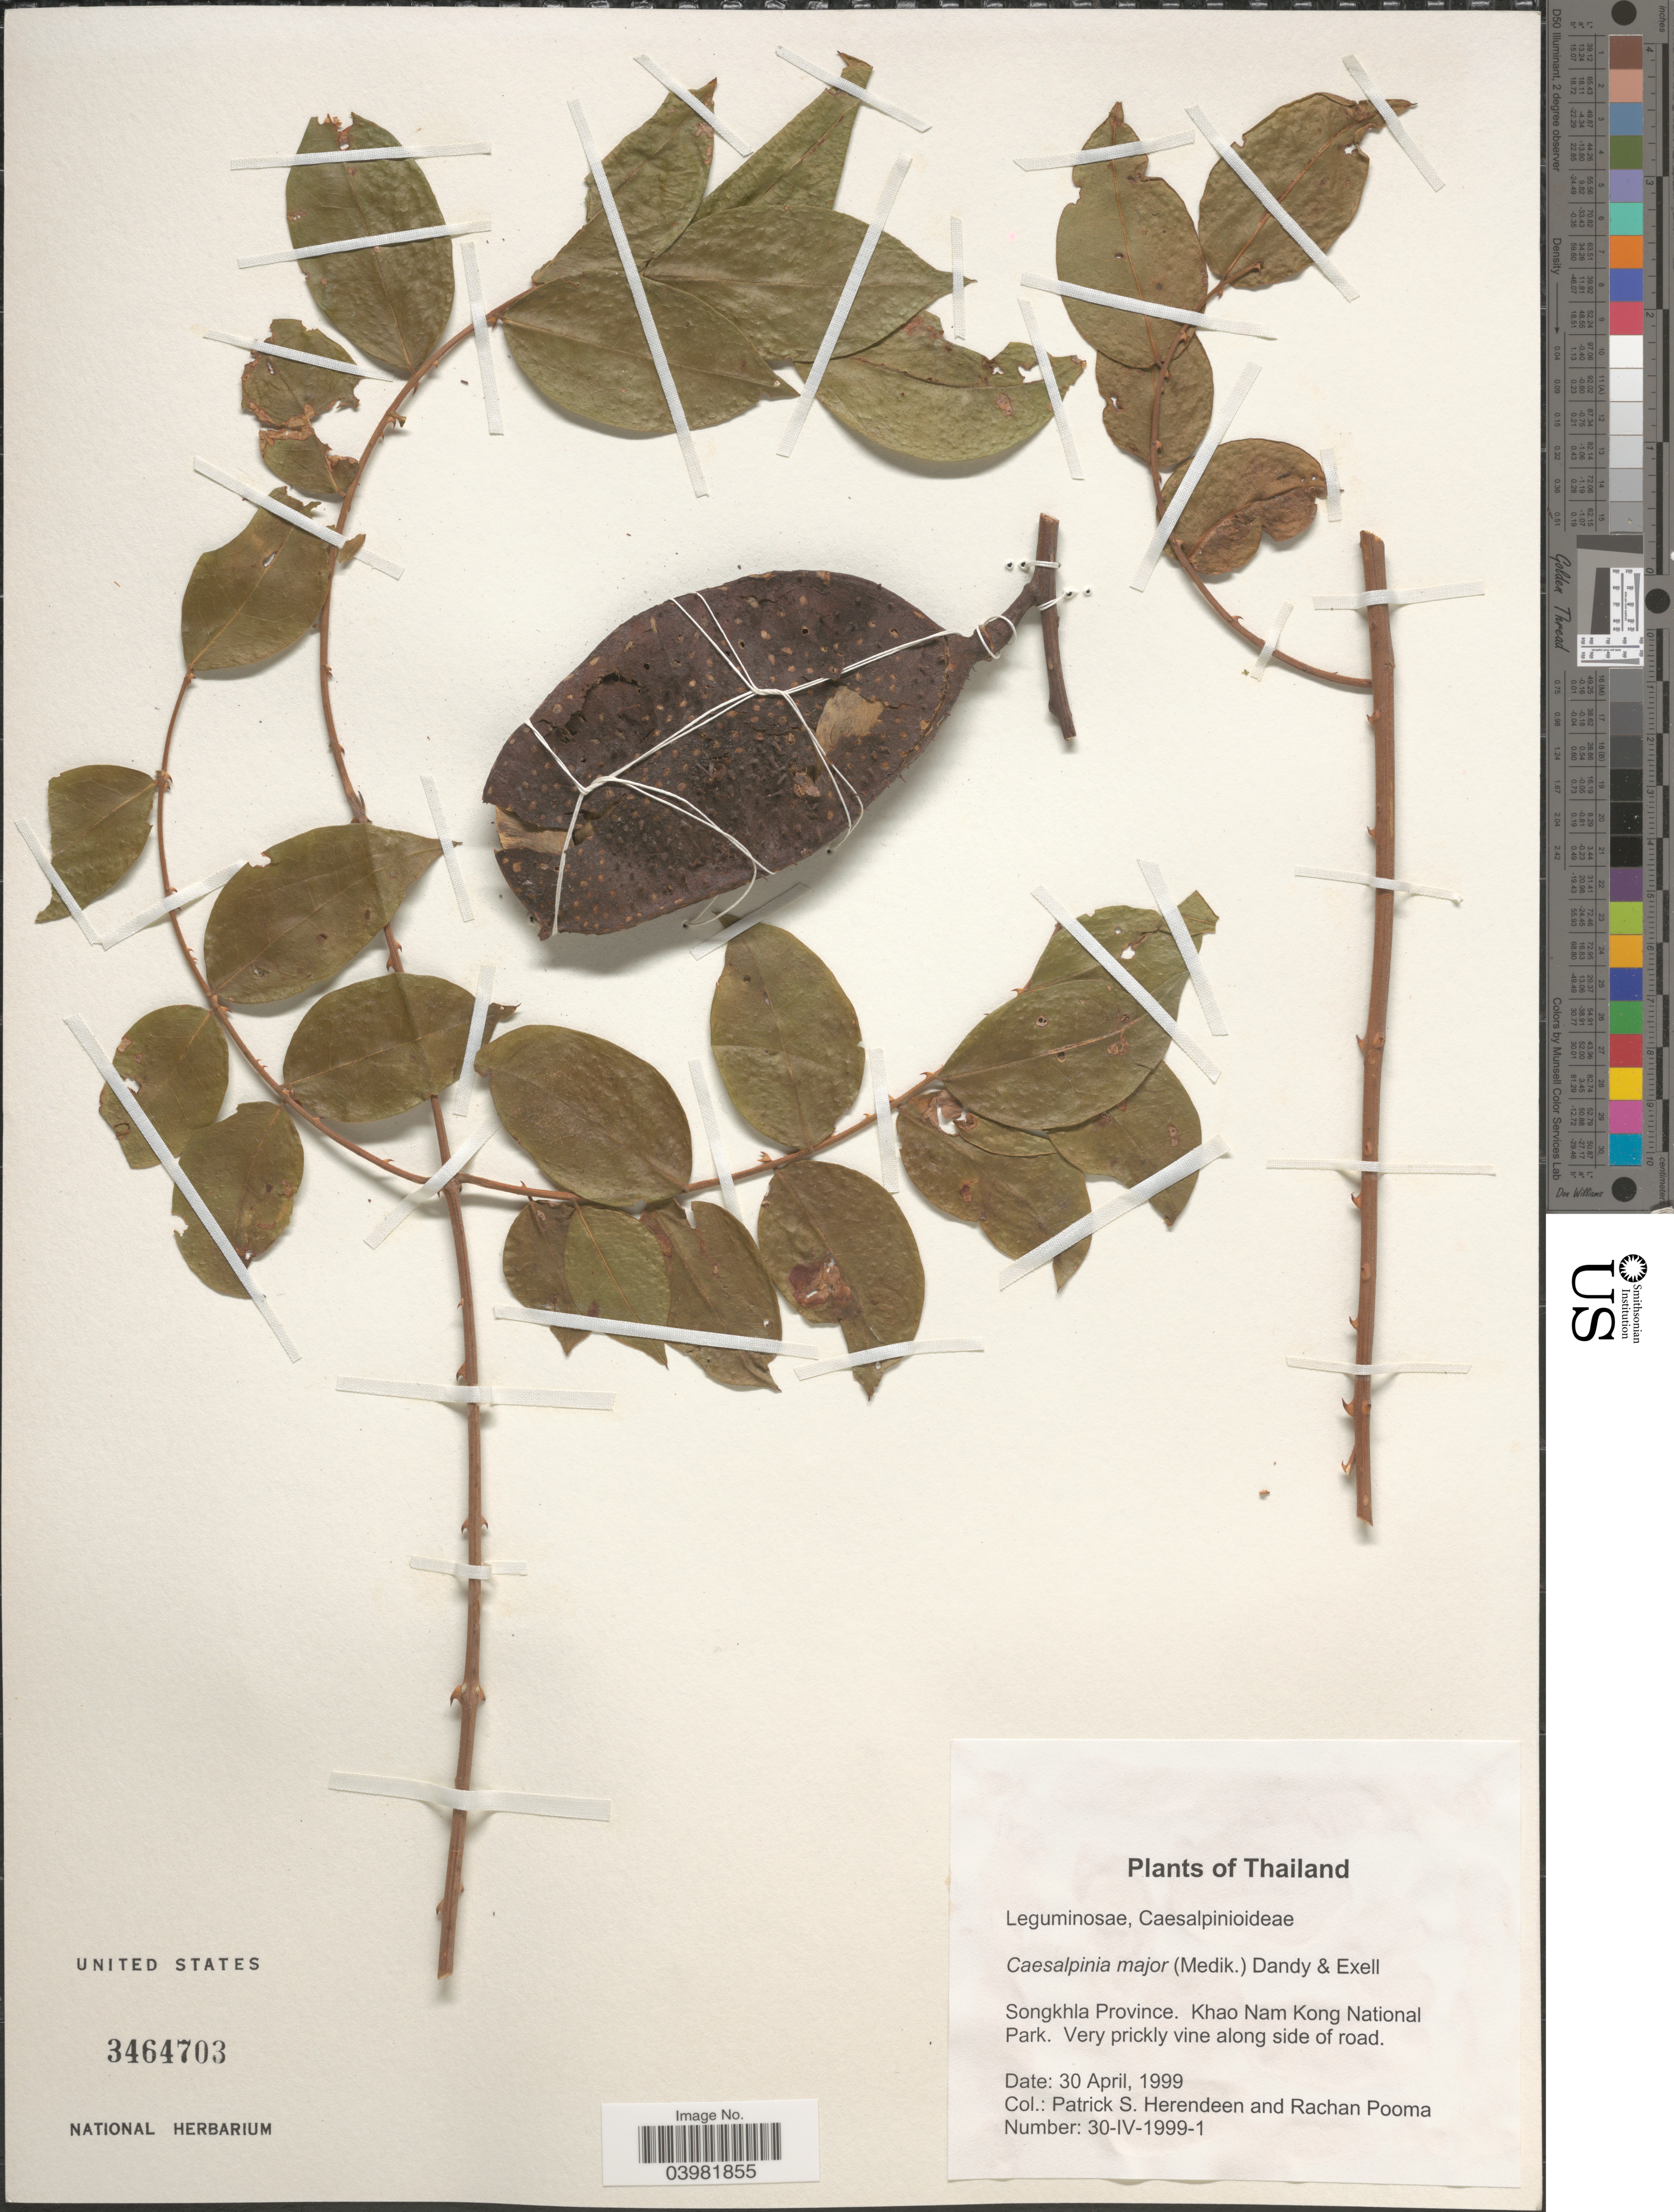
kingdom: Plantae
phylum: Tracheophyta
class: Magnoliopsida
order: Fabales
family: Fabaceae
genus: Guilandina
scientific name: Guilandina major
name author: (Medik.) Small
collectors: P. S. Herendeen & R. Pooma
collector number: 30-IV-1999-1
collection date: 1999-04-30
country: Thailand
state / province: Songkhla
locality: Khao Nam Kong National Park. Along side of road.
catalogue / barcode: US 3464703